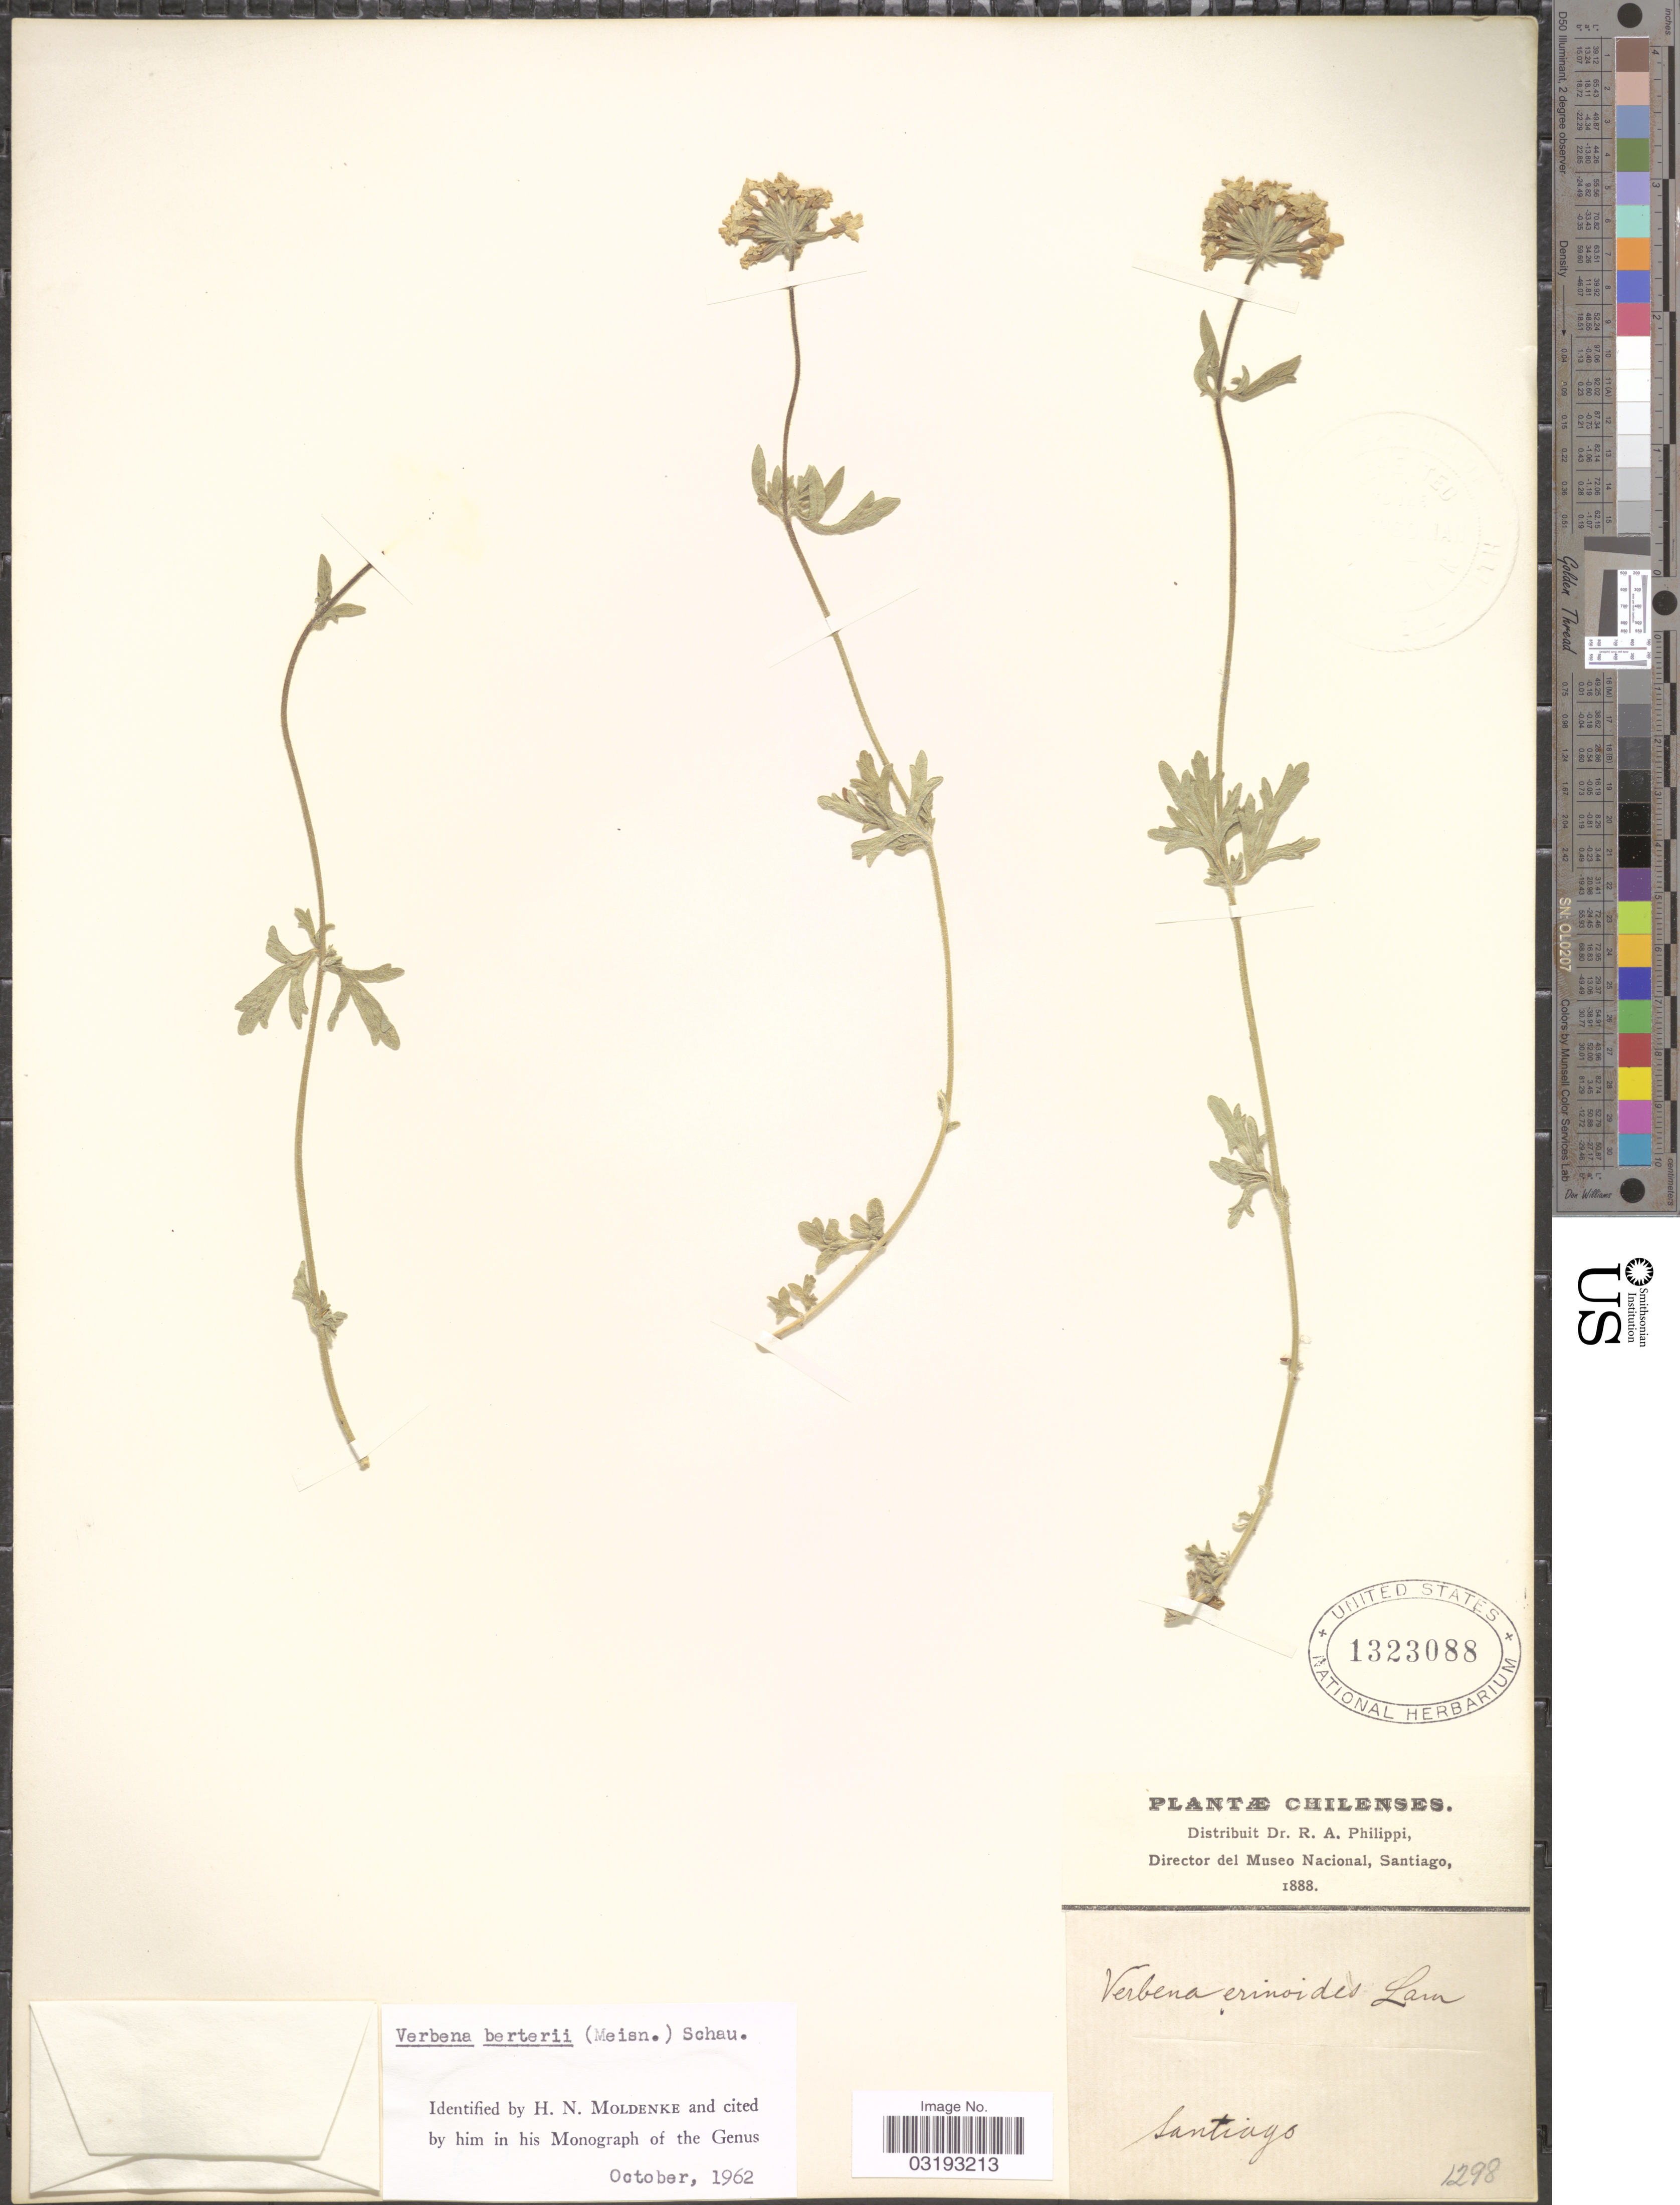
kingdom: Plantae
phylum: Tracheophyta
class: Magnoliopsida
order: Lamiales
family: Verbenaceae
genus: Verbena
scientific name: Verbena berteroi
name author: (Meisn.) Schauer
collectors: ex. herb. R.A. Philippi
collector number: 1298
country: Chile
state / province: Región Metropolitana (RM)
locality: Santiago.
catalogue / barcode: US 1323088